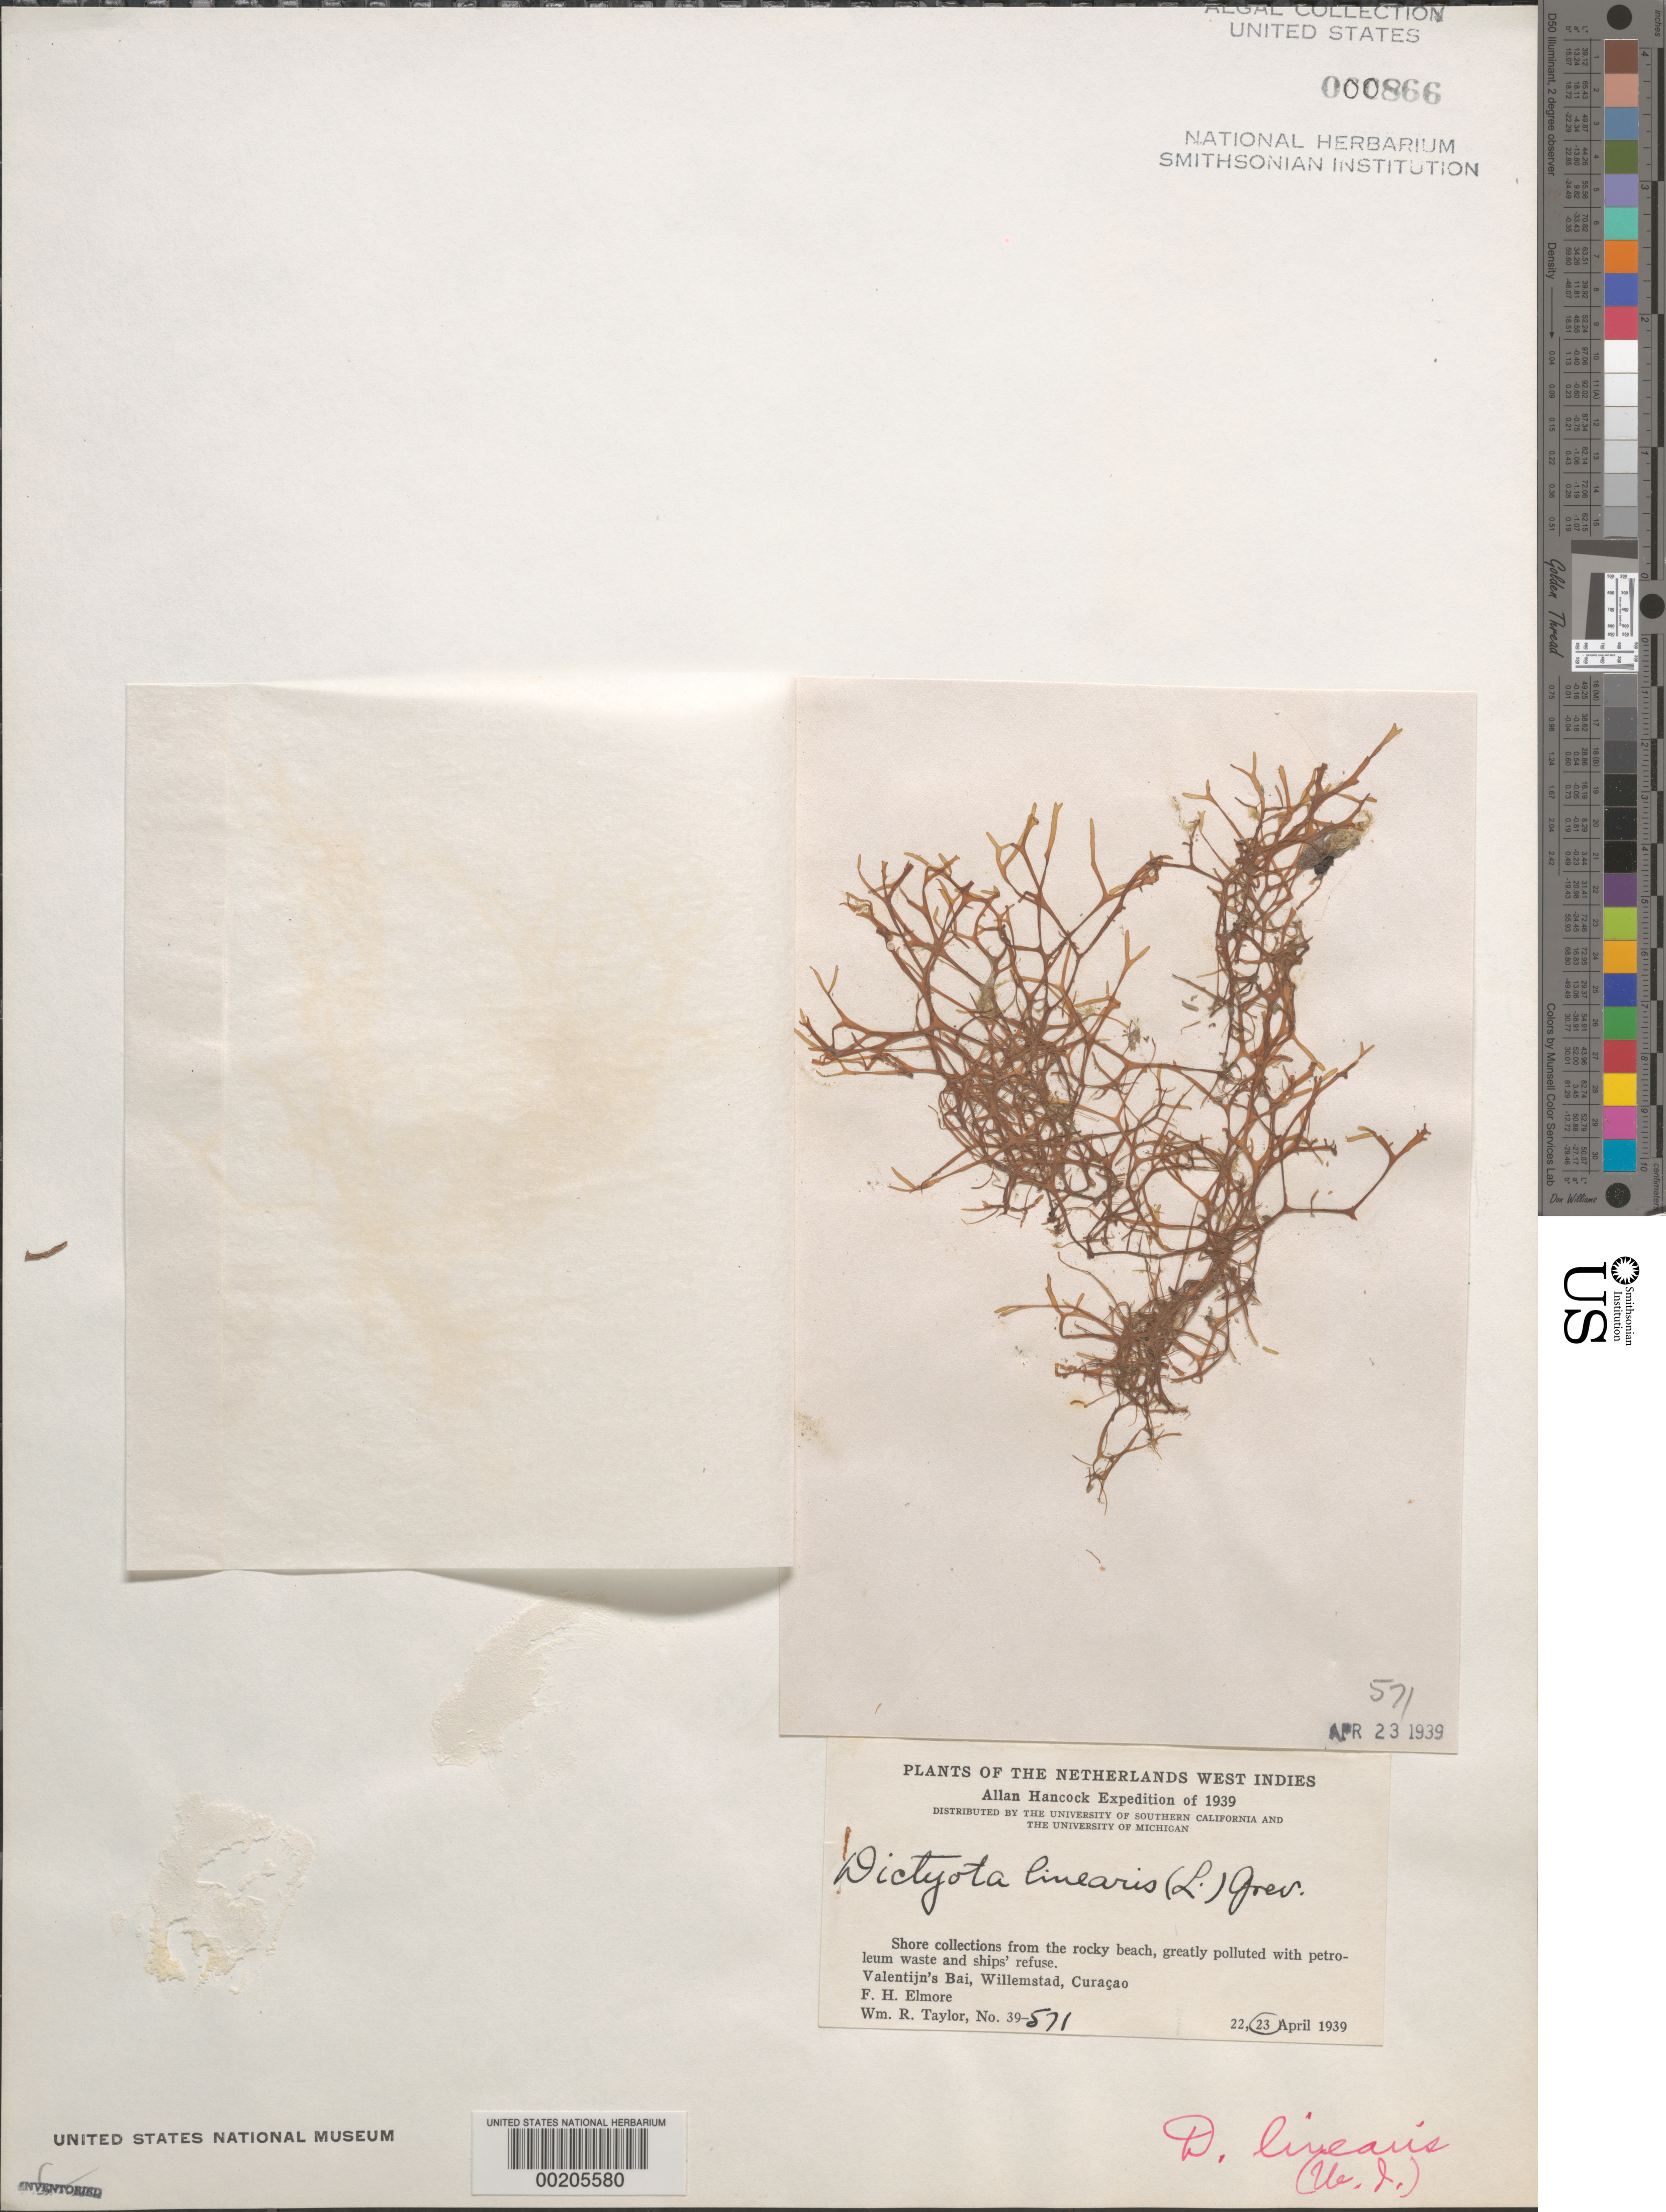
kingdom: Chromista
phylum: Ochrophyta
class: Phaeophyceae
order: Dictyotales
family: Dictyotaceae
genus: Dictyota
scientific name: Dictyota linearis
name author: (C. Agardh) Grev.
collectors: F. H. Elmore & W. R. Taylor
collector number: WRT 39-571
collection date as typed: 23 Apr 1939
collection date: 1939-04-23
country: Curaçao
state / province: ABC Islands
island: Curaçao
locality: Valentijn's Bai, Willemstad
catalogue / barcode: US 866